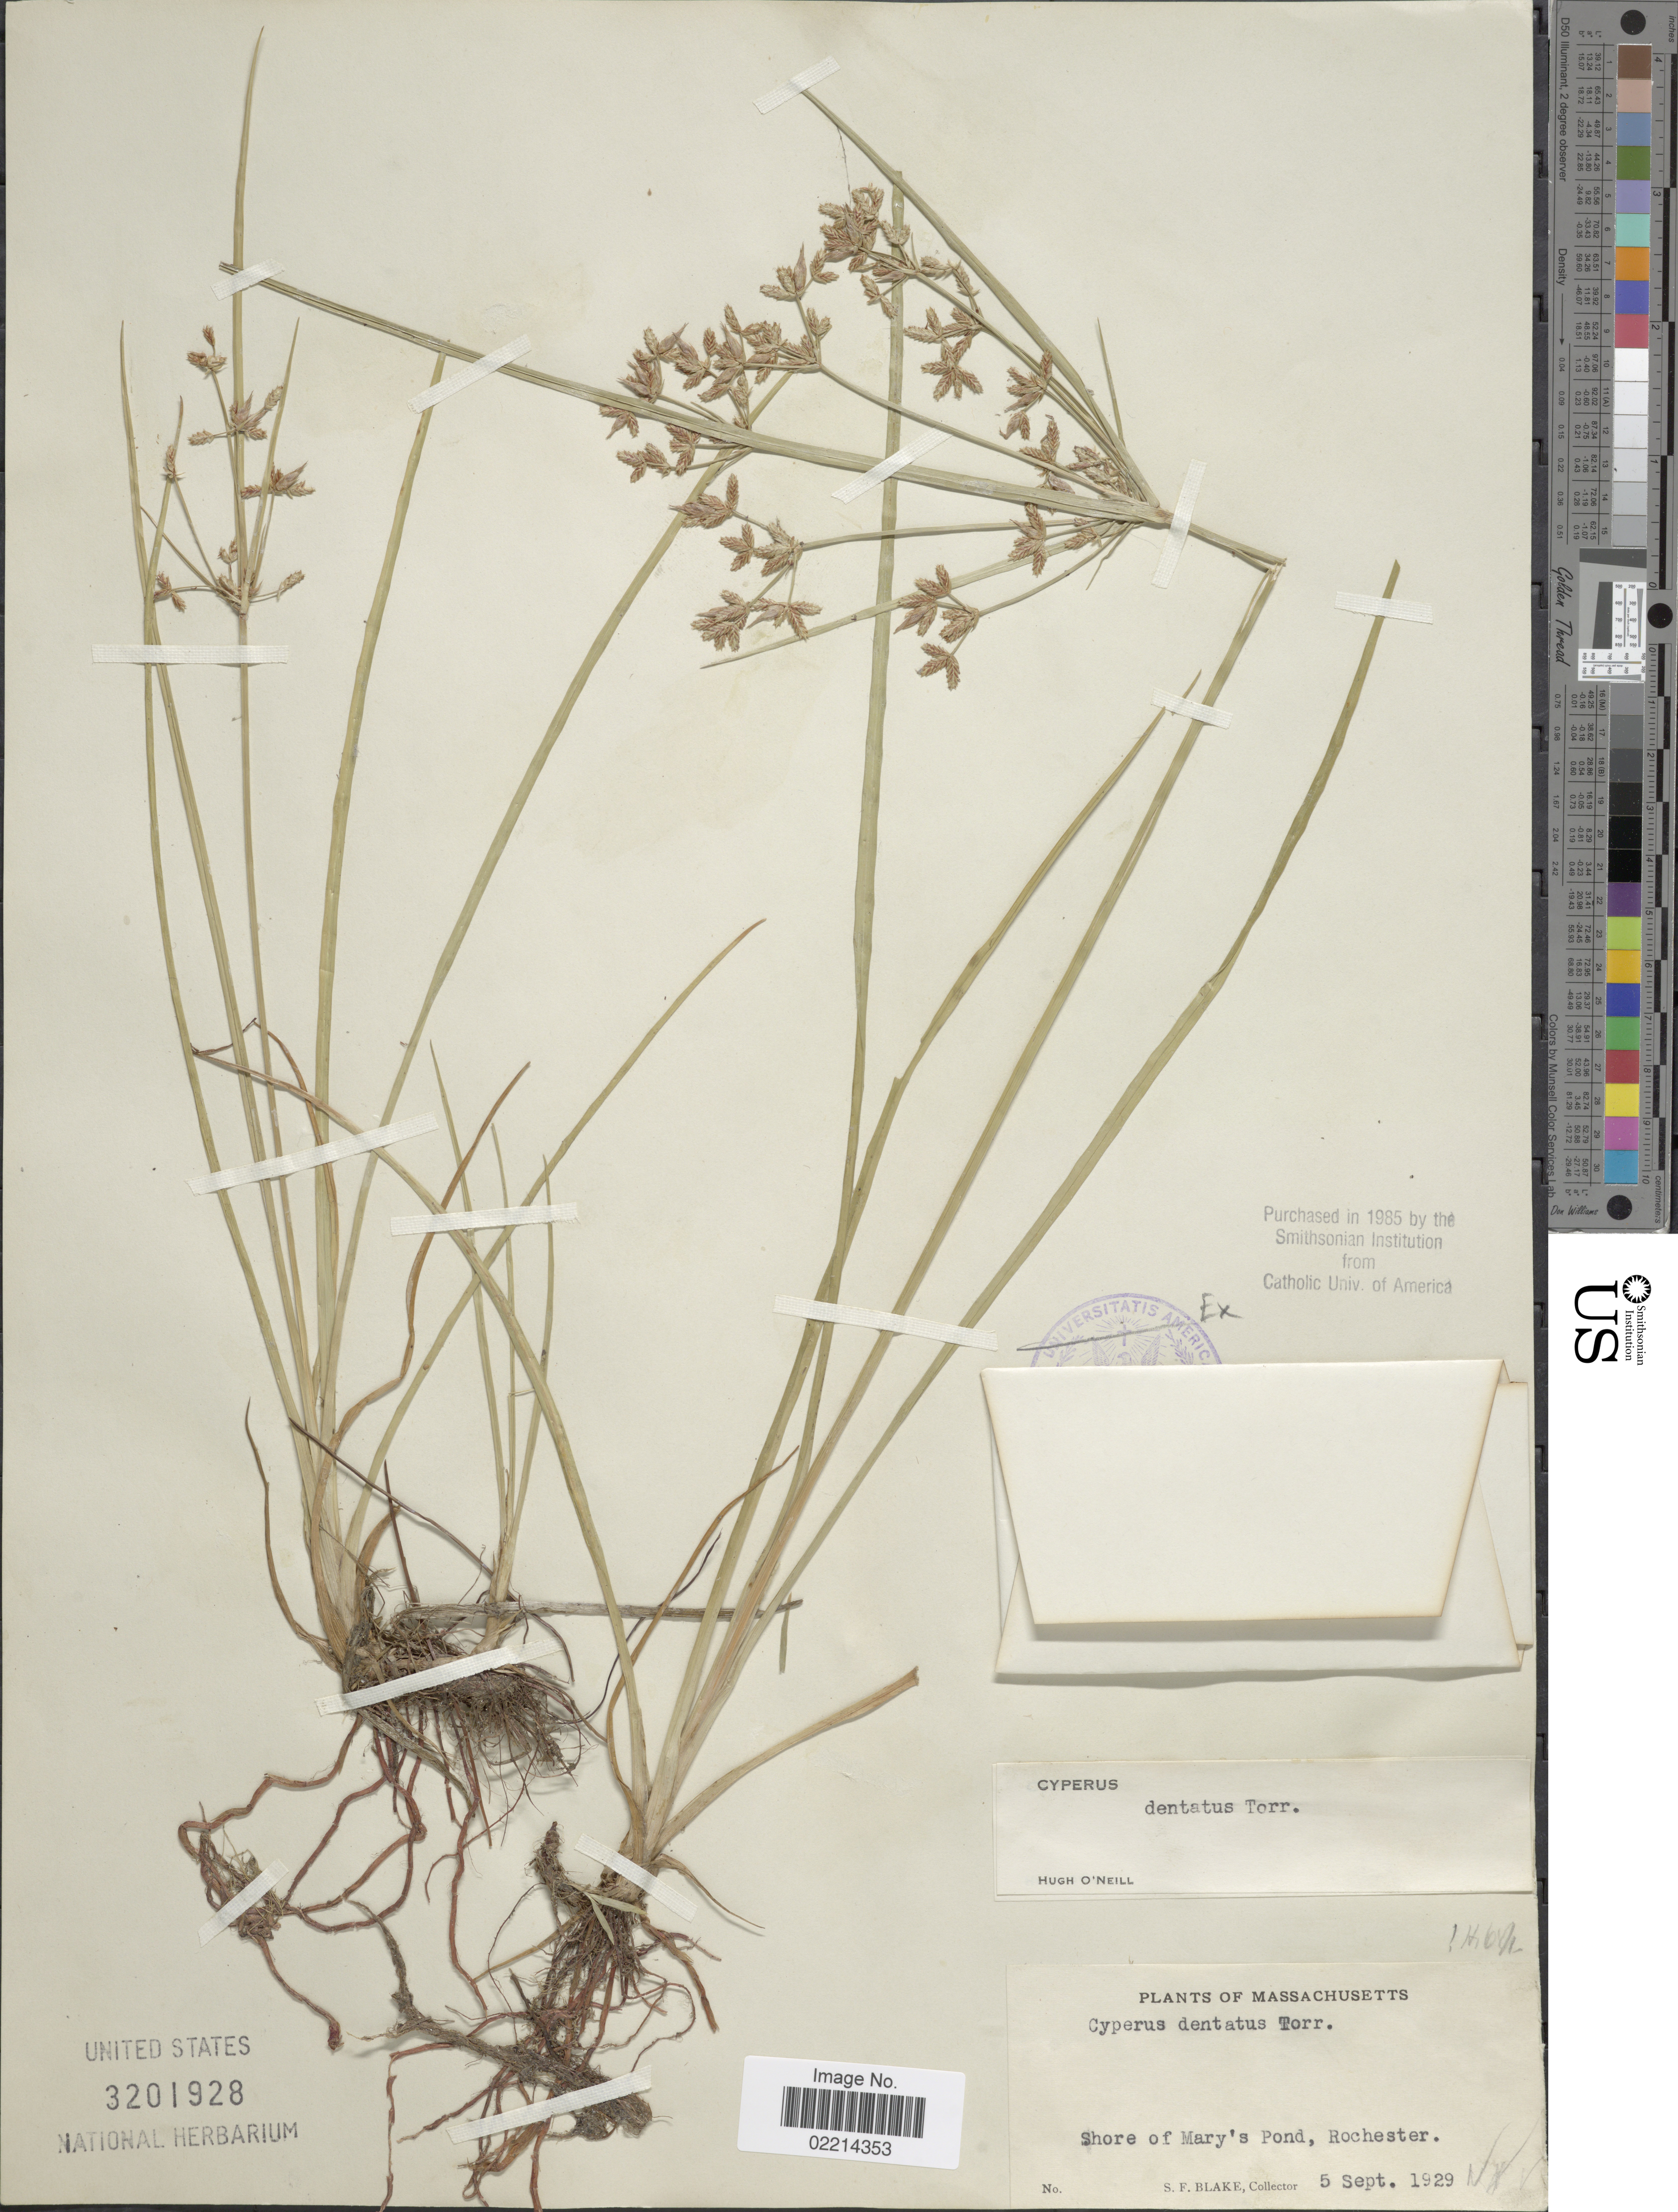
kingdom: Plantae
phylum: Tracheophyta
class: Liliopsida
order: Poales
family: Cyperaceae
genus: Cyperus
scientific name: Cyperus dentatus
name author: Torr.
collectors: S. Blake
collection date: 1929-09-05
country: United States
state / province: Massachusetts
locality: Shore of Mary's Pond, Rochester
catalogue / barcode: US 3201928